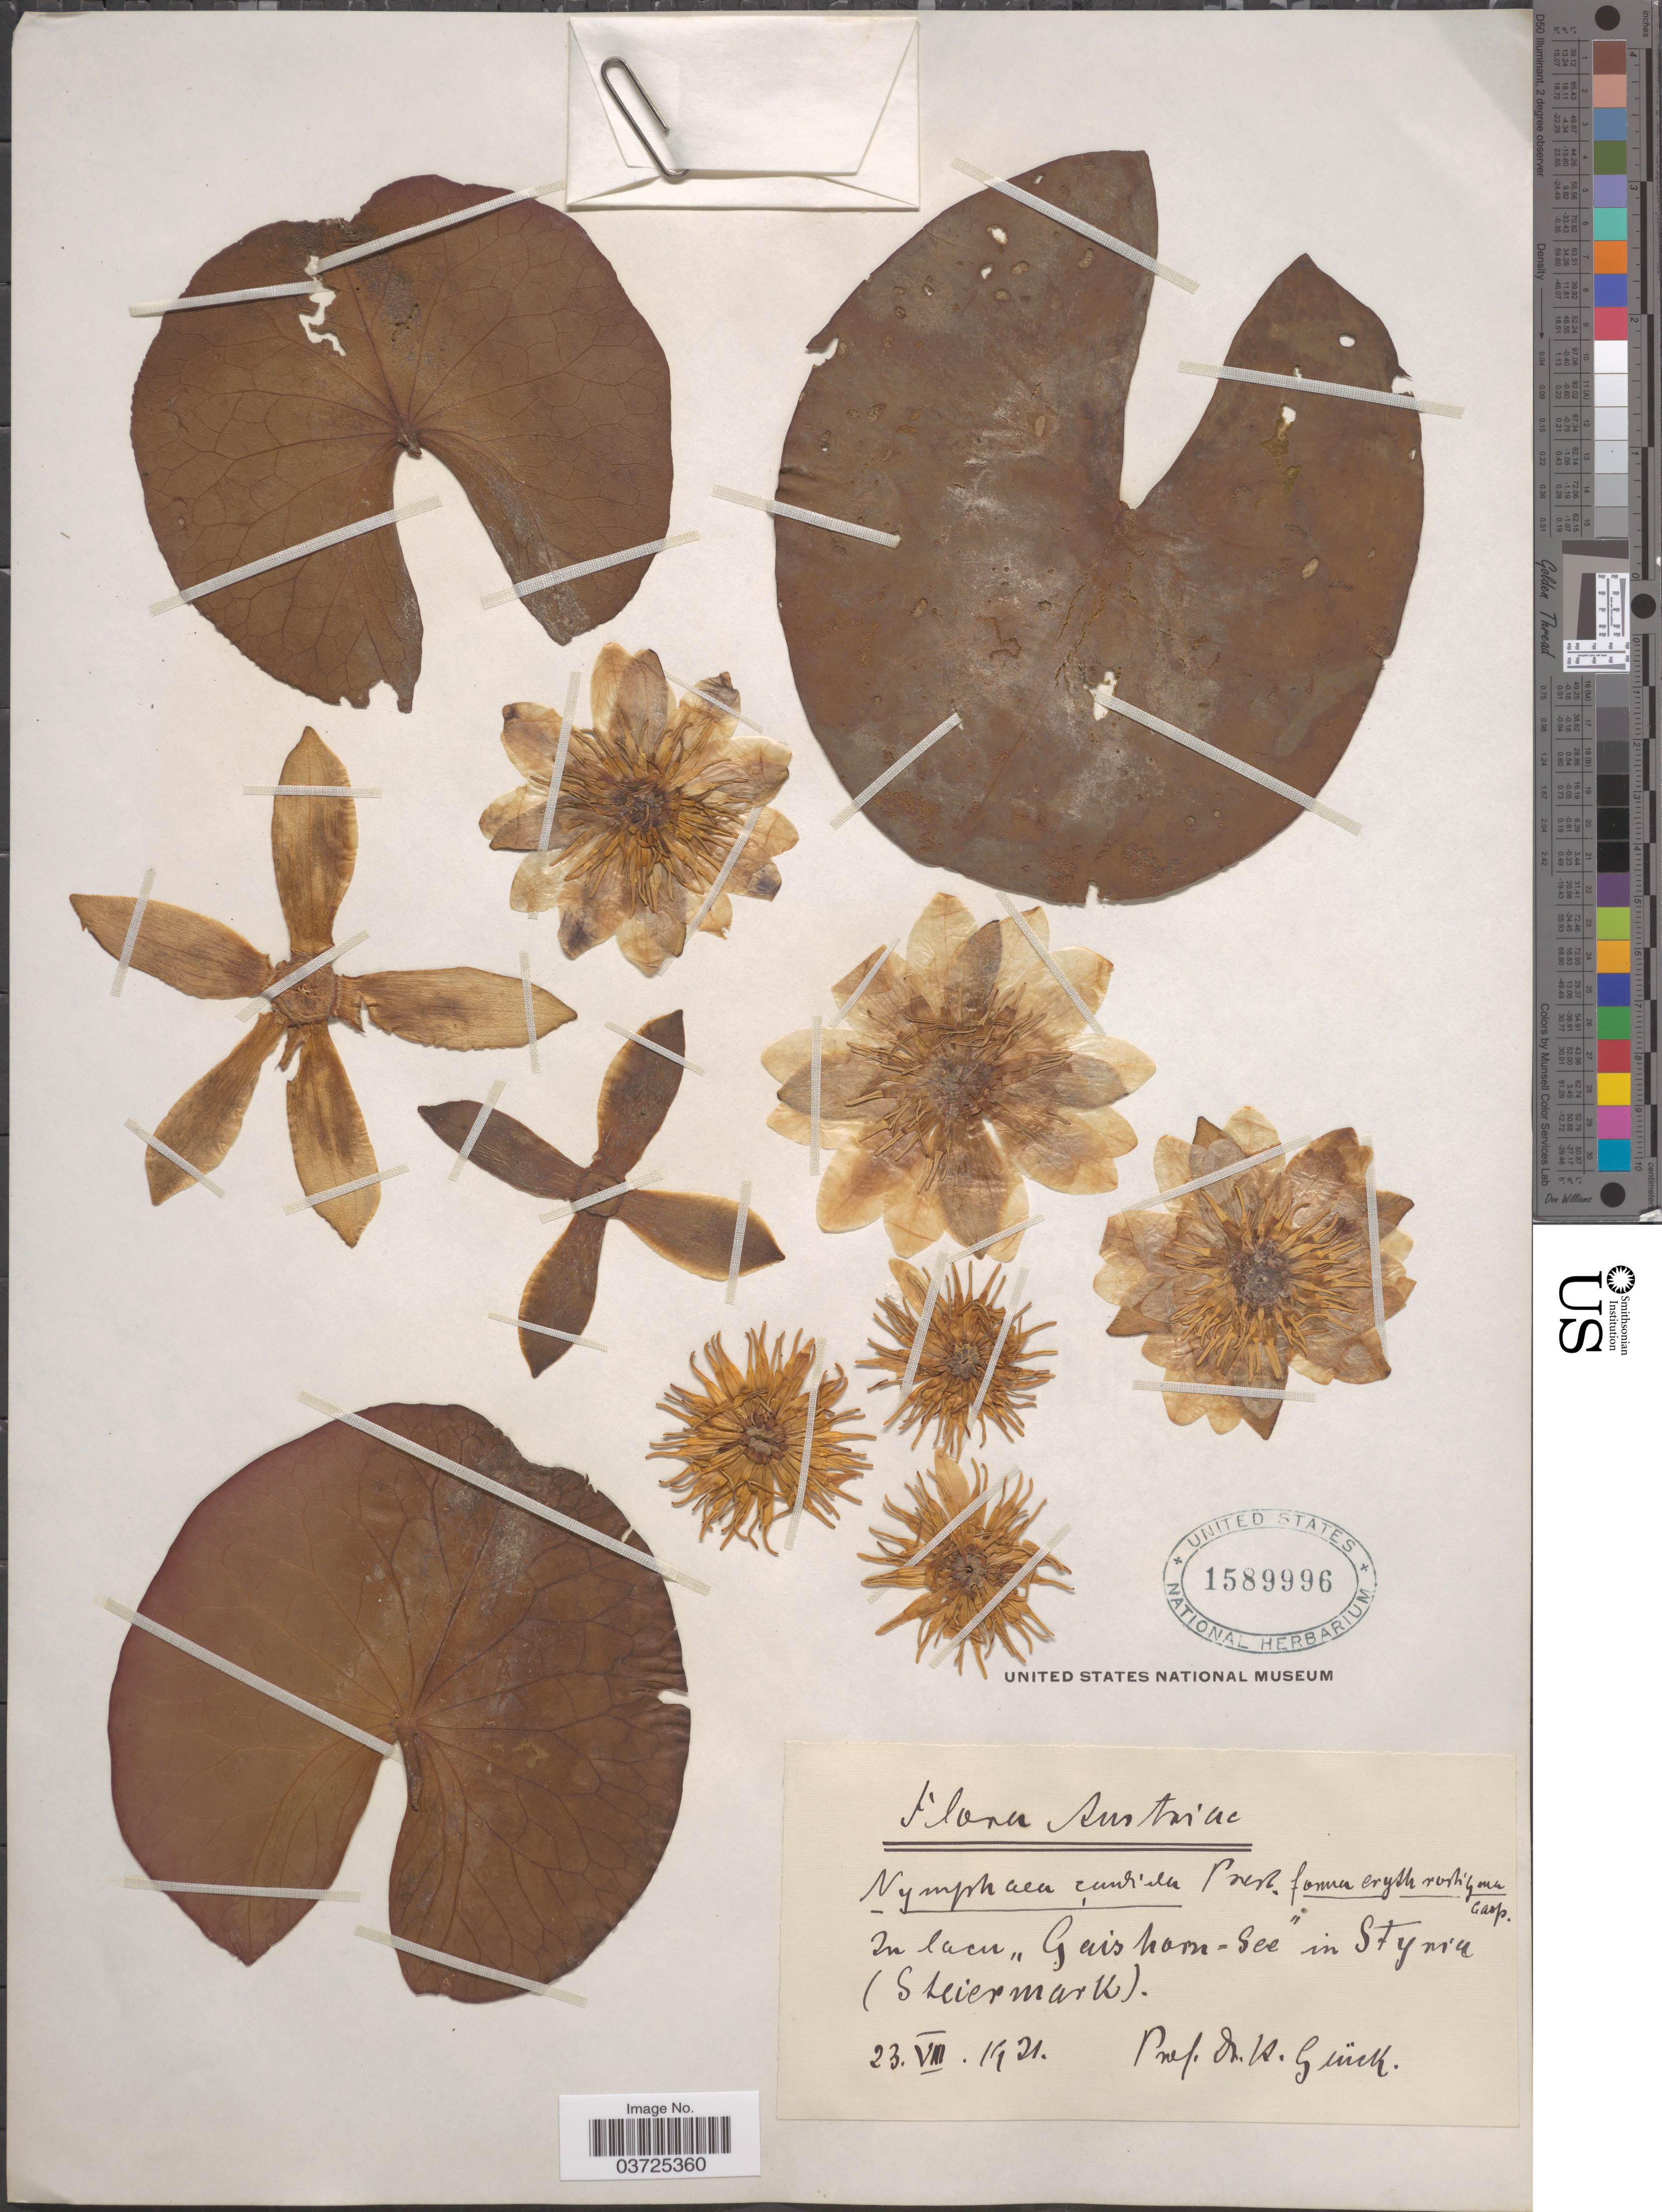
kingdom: Plantae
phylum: Tracheophyta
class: Magnoliopsida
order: Nymphaeales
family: Nymphaeaceae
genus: Nymphaea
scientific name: Nymphaea candida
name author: J. Presl & C. Presl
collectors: H. Glück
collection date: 1921-08-23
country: Austria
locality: In lacu "Gaishorn-See" in Stynia (Steiermark). [interpreted]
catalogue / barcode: US 1589996